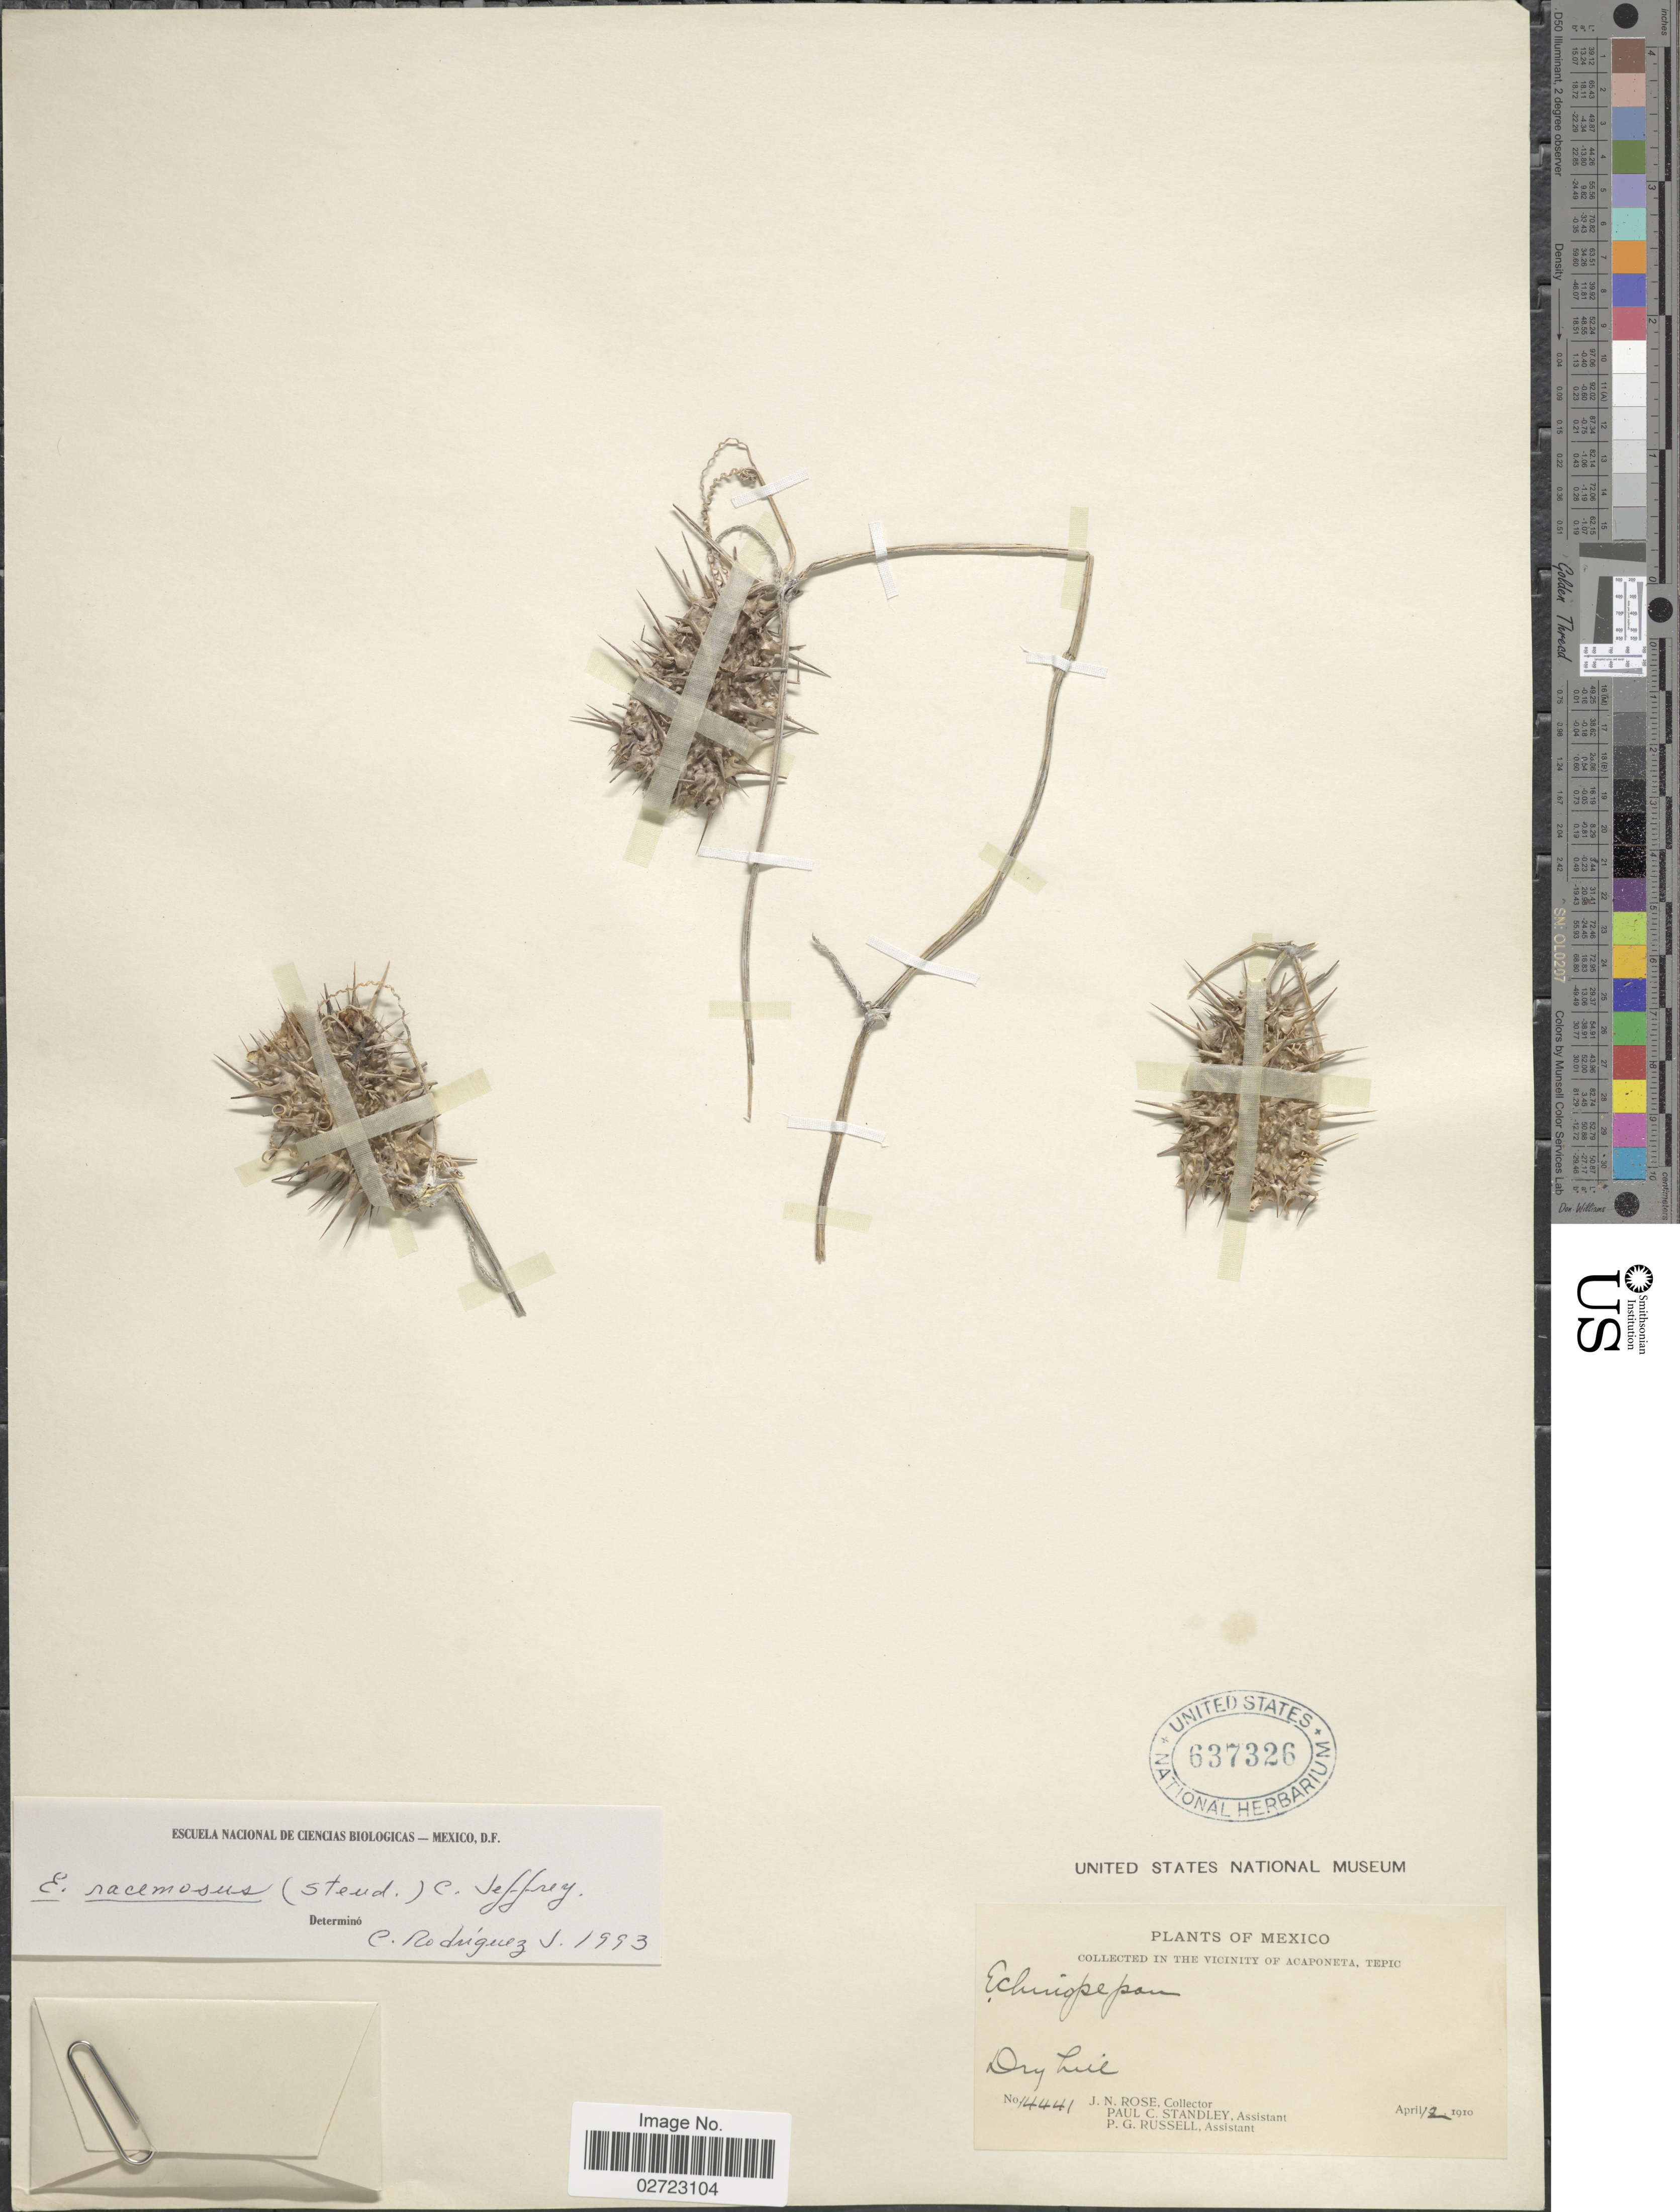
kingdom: Plantae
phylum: Tracheophyta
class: Magnoliopsida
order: Cucurbitales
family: Cucurbitaceae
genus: Echinopepon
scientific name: Echinopepon racemosus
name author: (Steud.) C. Jeffrey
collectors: J. N. Rose, P. C. Standley & P. G. Russell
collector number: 14441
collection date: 1910-04-12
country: Mexico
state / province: Nayarit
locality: In the vicinity of Acaponeta, Tepic, dry hill.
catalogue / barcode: US 637326